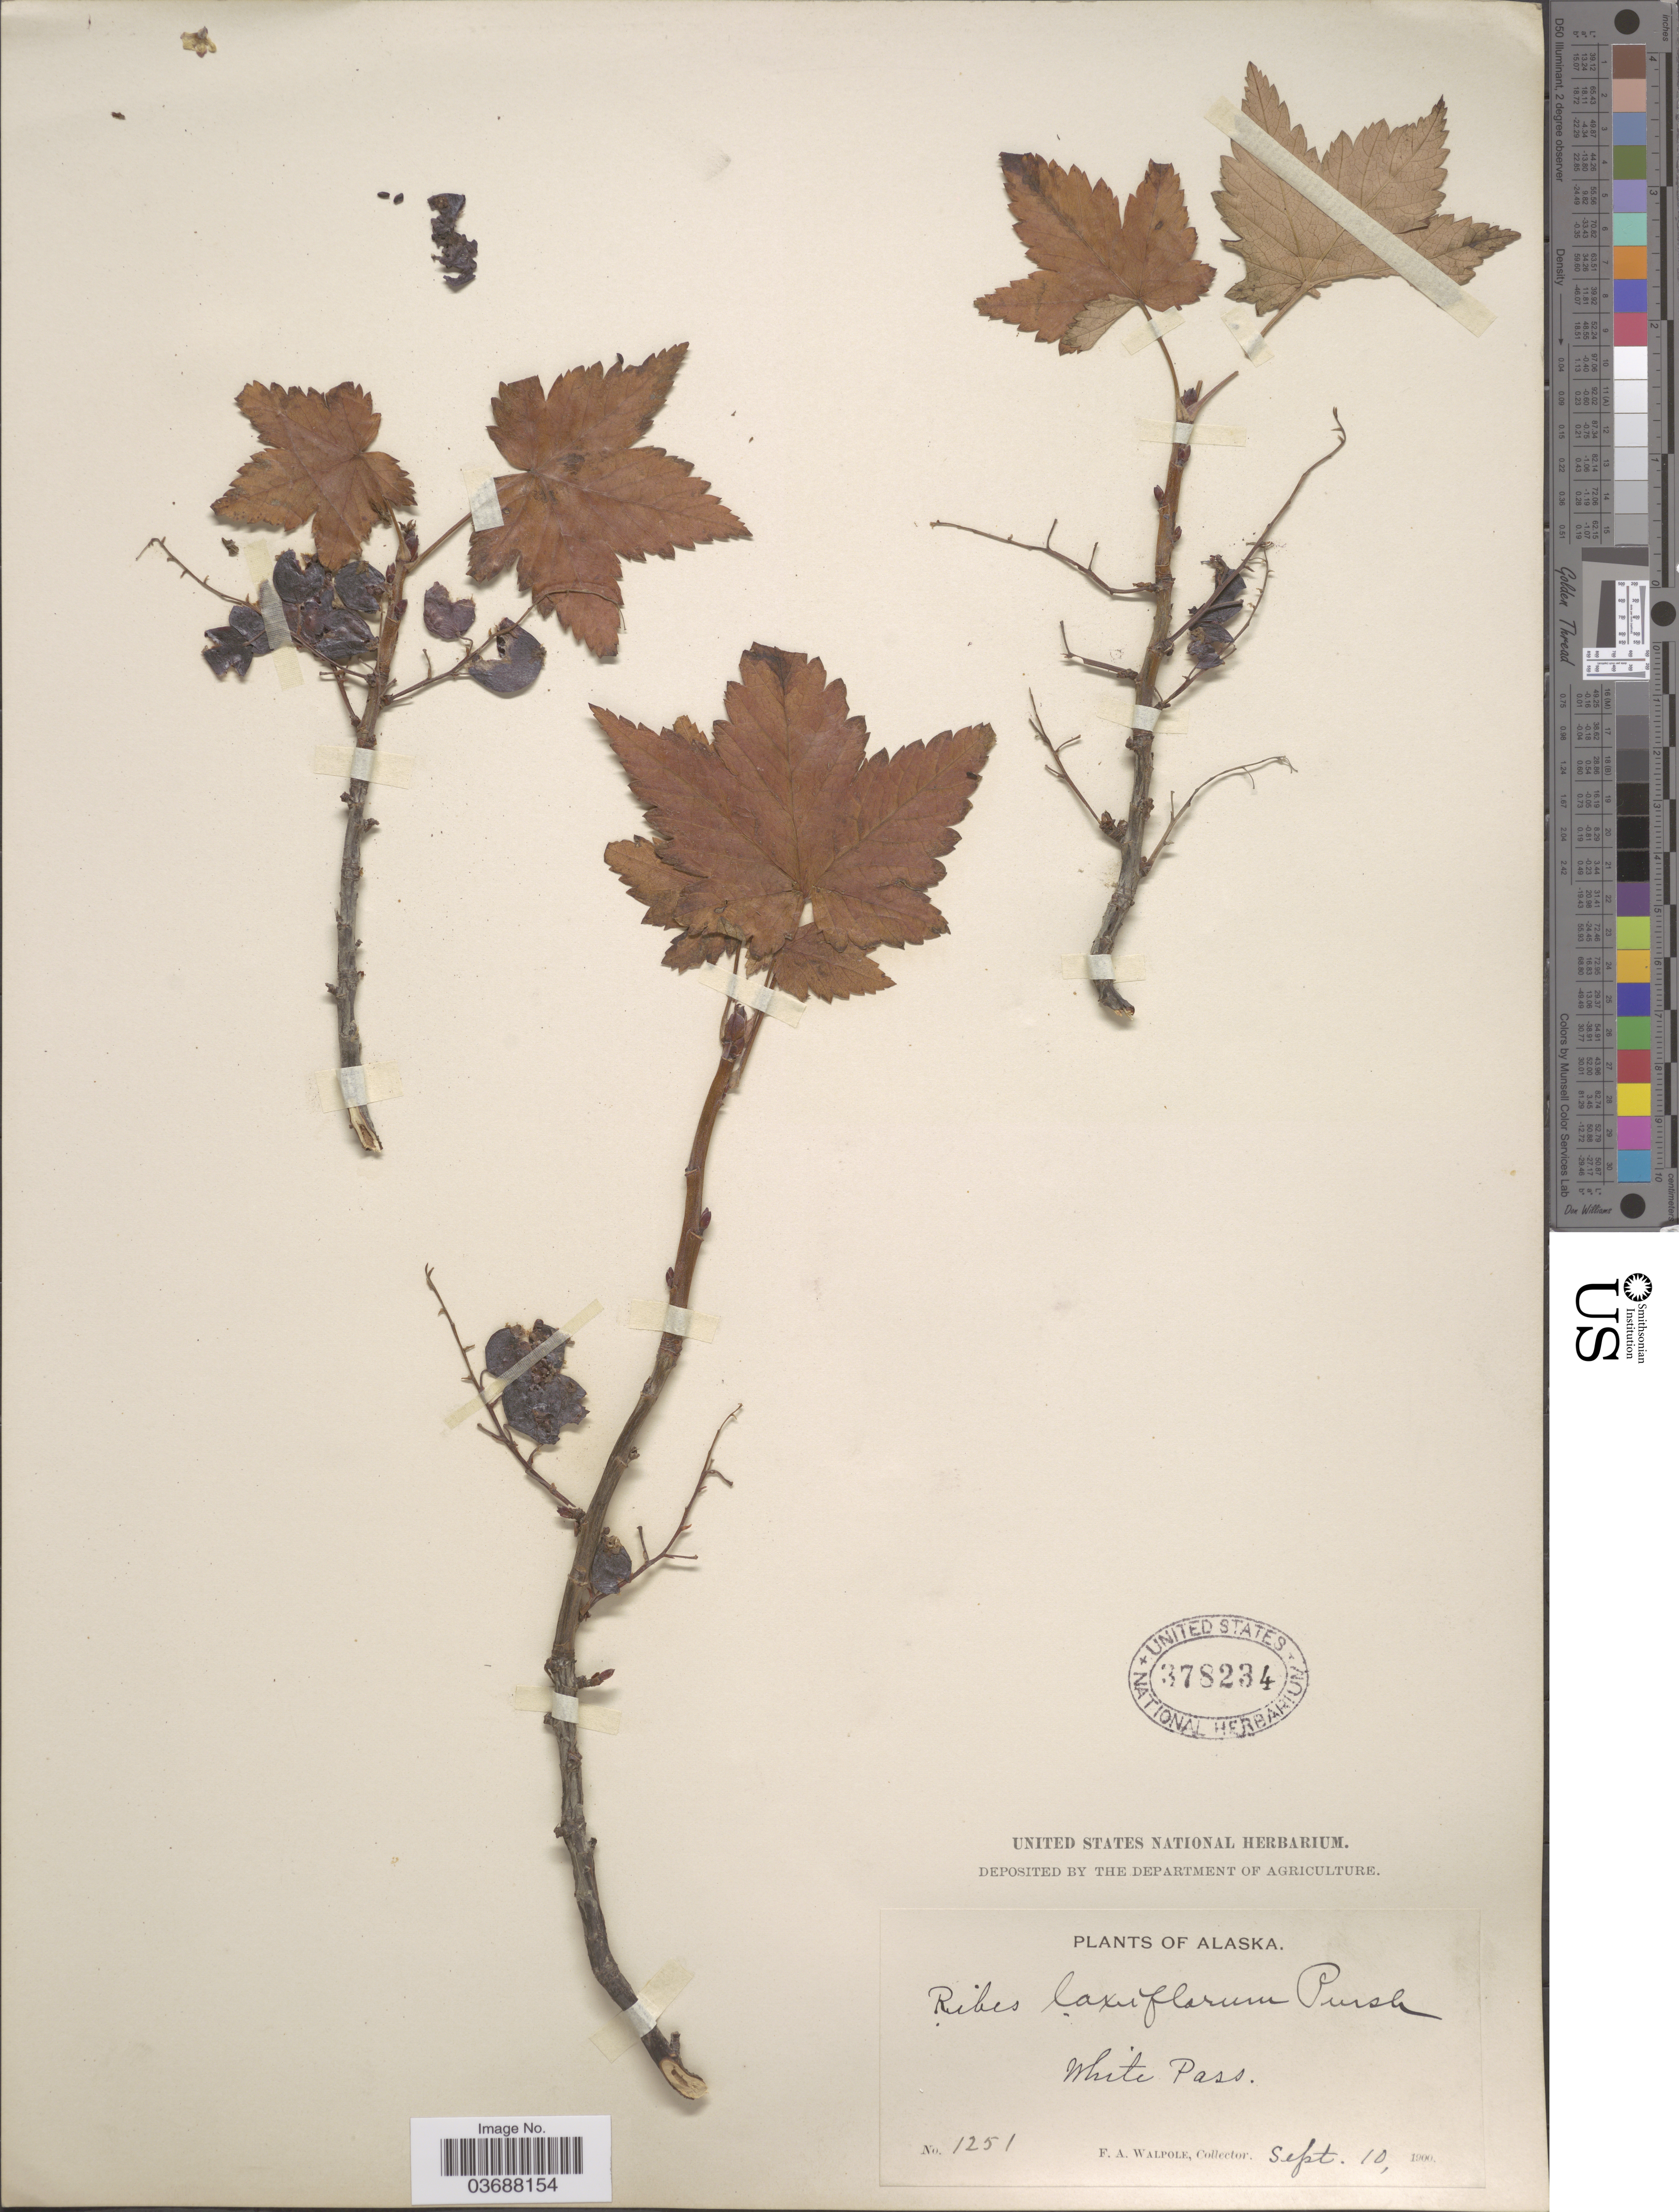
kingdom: Plantae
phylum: Tracheophyta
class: Magnoliopsida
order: Saxifragales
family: Grossulariaceae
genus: Ribes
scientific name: Ribes laxiflorum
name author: Pursh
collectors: F. Walpole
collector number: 1251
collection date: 1900-09-10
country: United States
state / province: Alaska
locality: White Pass.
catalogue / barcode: US 378234